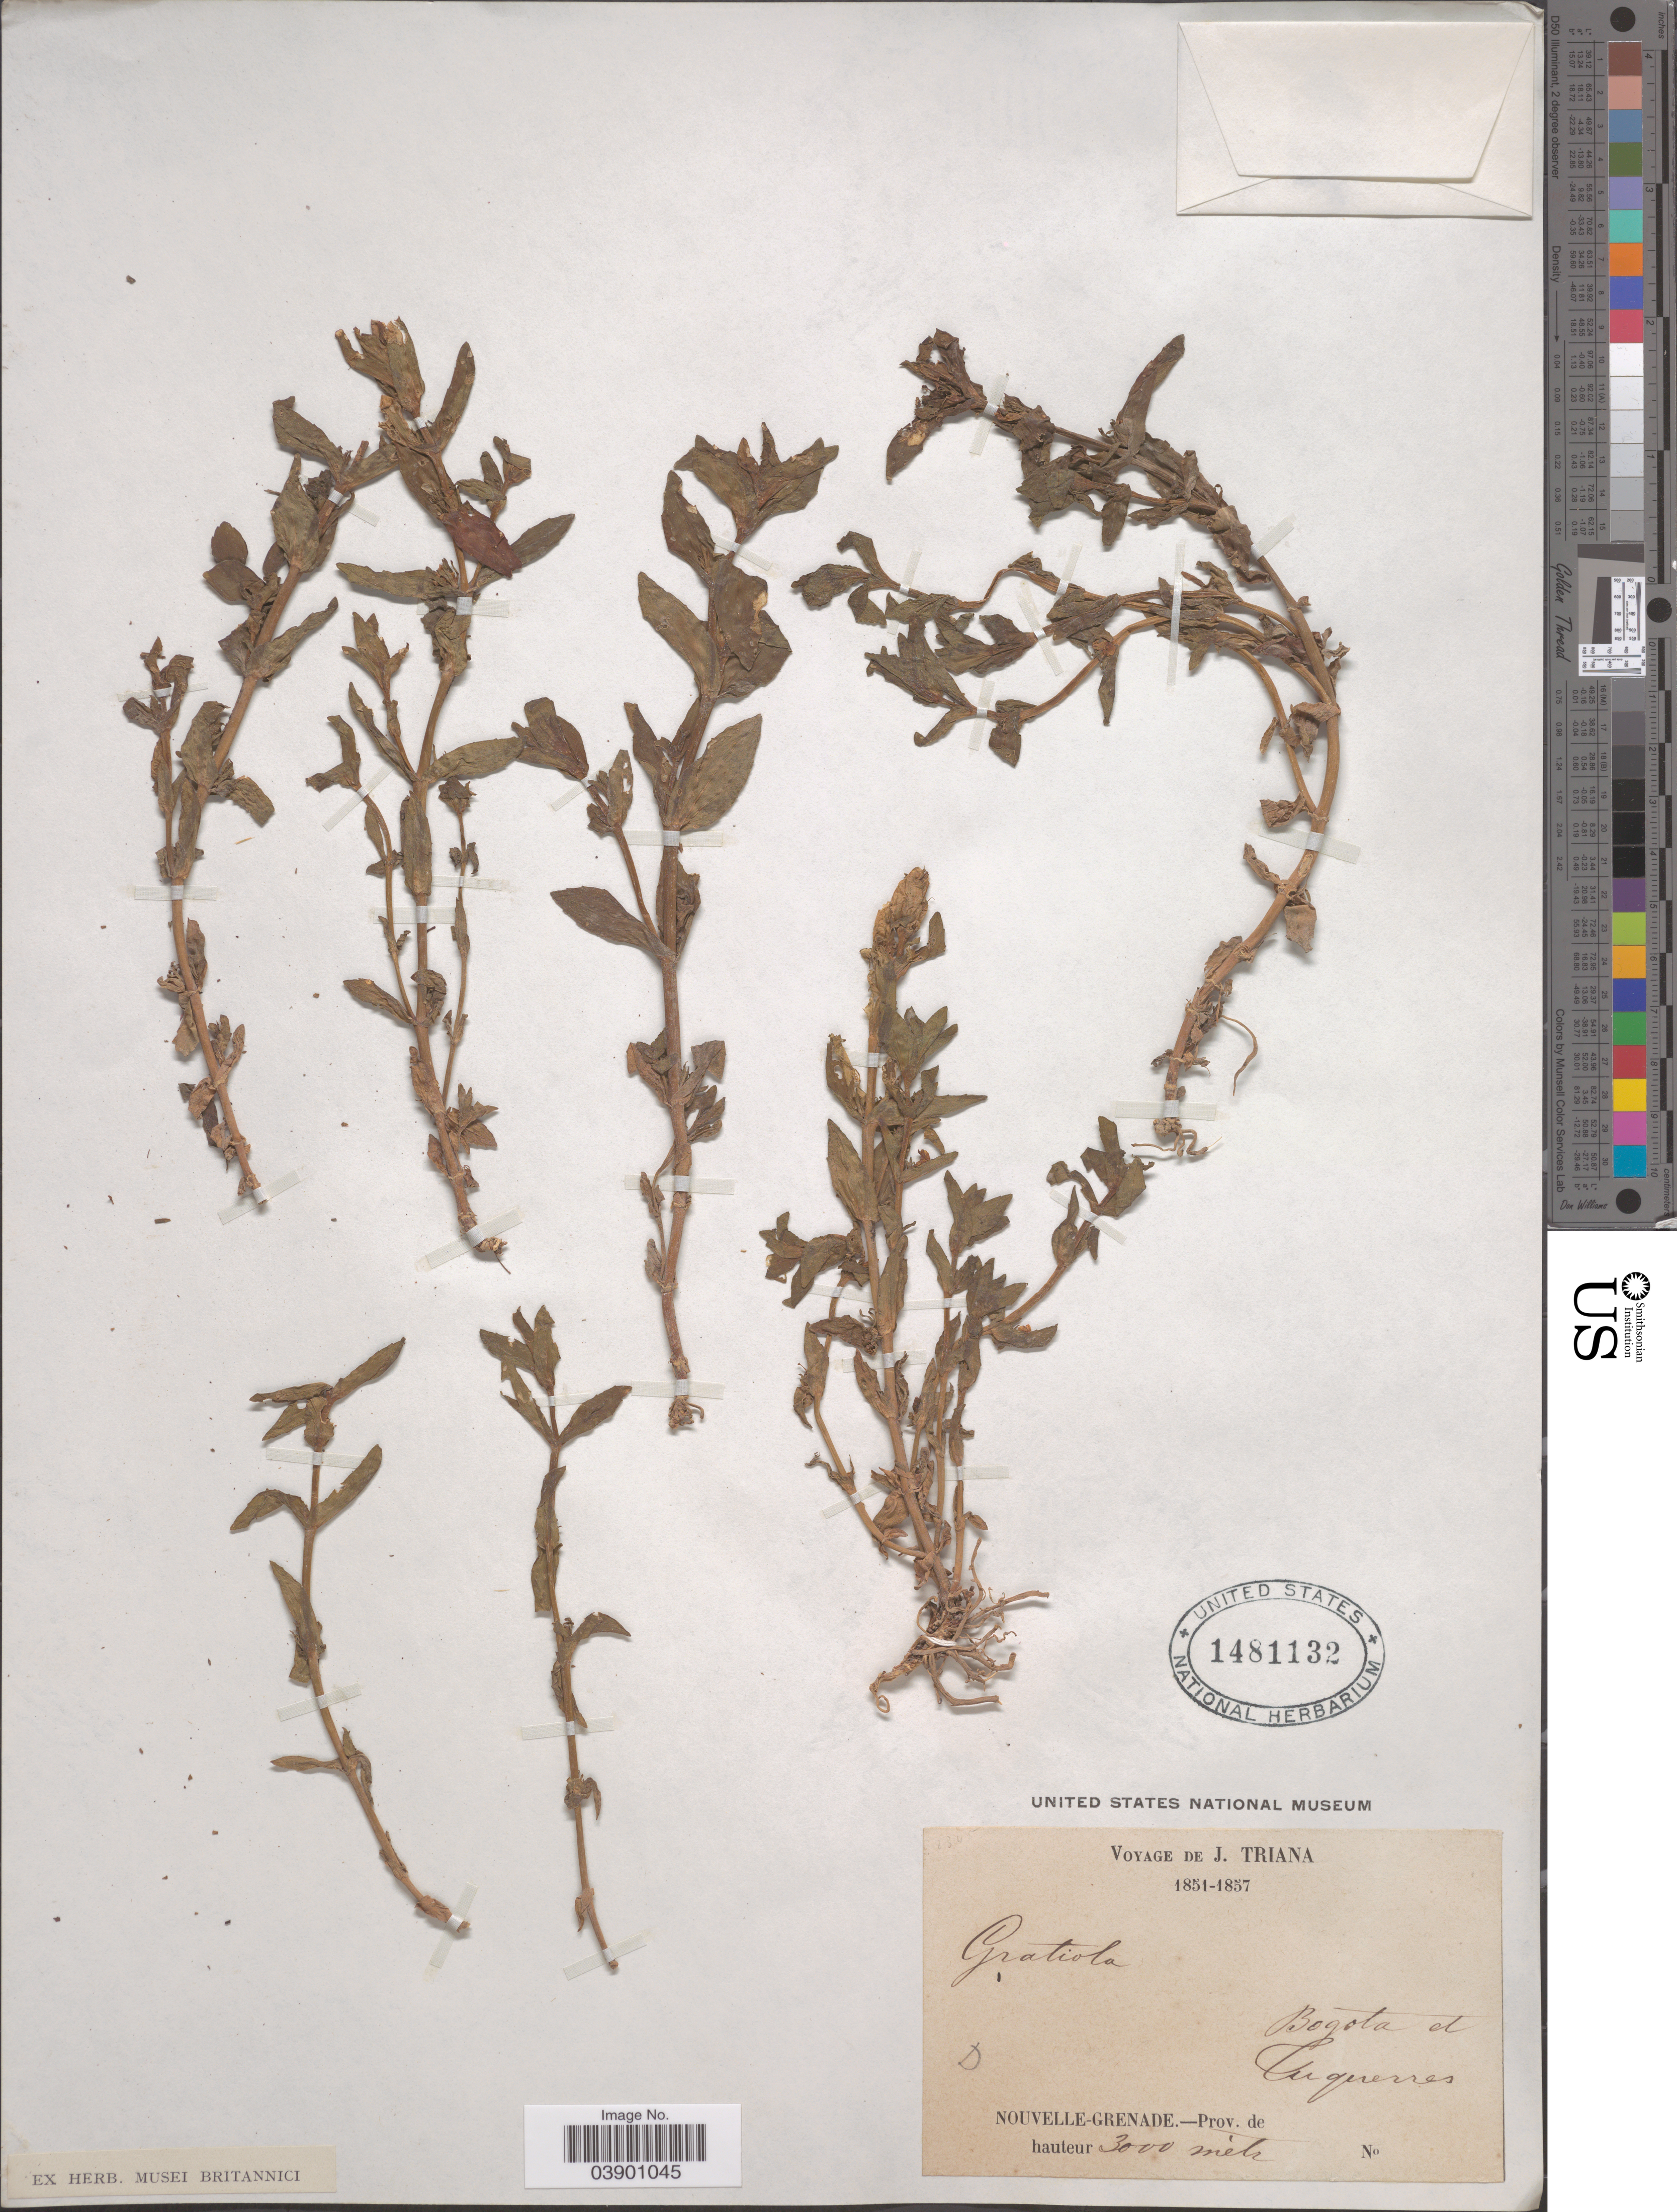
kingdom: Plantae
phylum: Tracheophyta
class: Magnoliopsida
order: Lamiales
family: Plantaginaceae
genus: Gratiola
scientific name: Gratiola sp.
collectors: J. Triana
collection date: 1851/1857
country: Colombia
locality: Bogota de Tuquerres. Nouvelle-Grenade.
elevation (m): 3000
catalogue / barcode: US 1481132